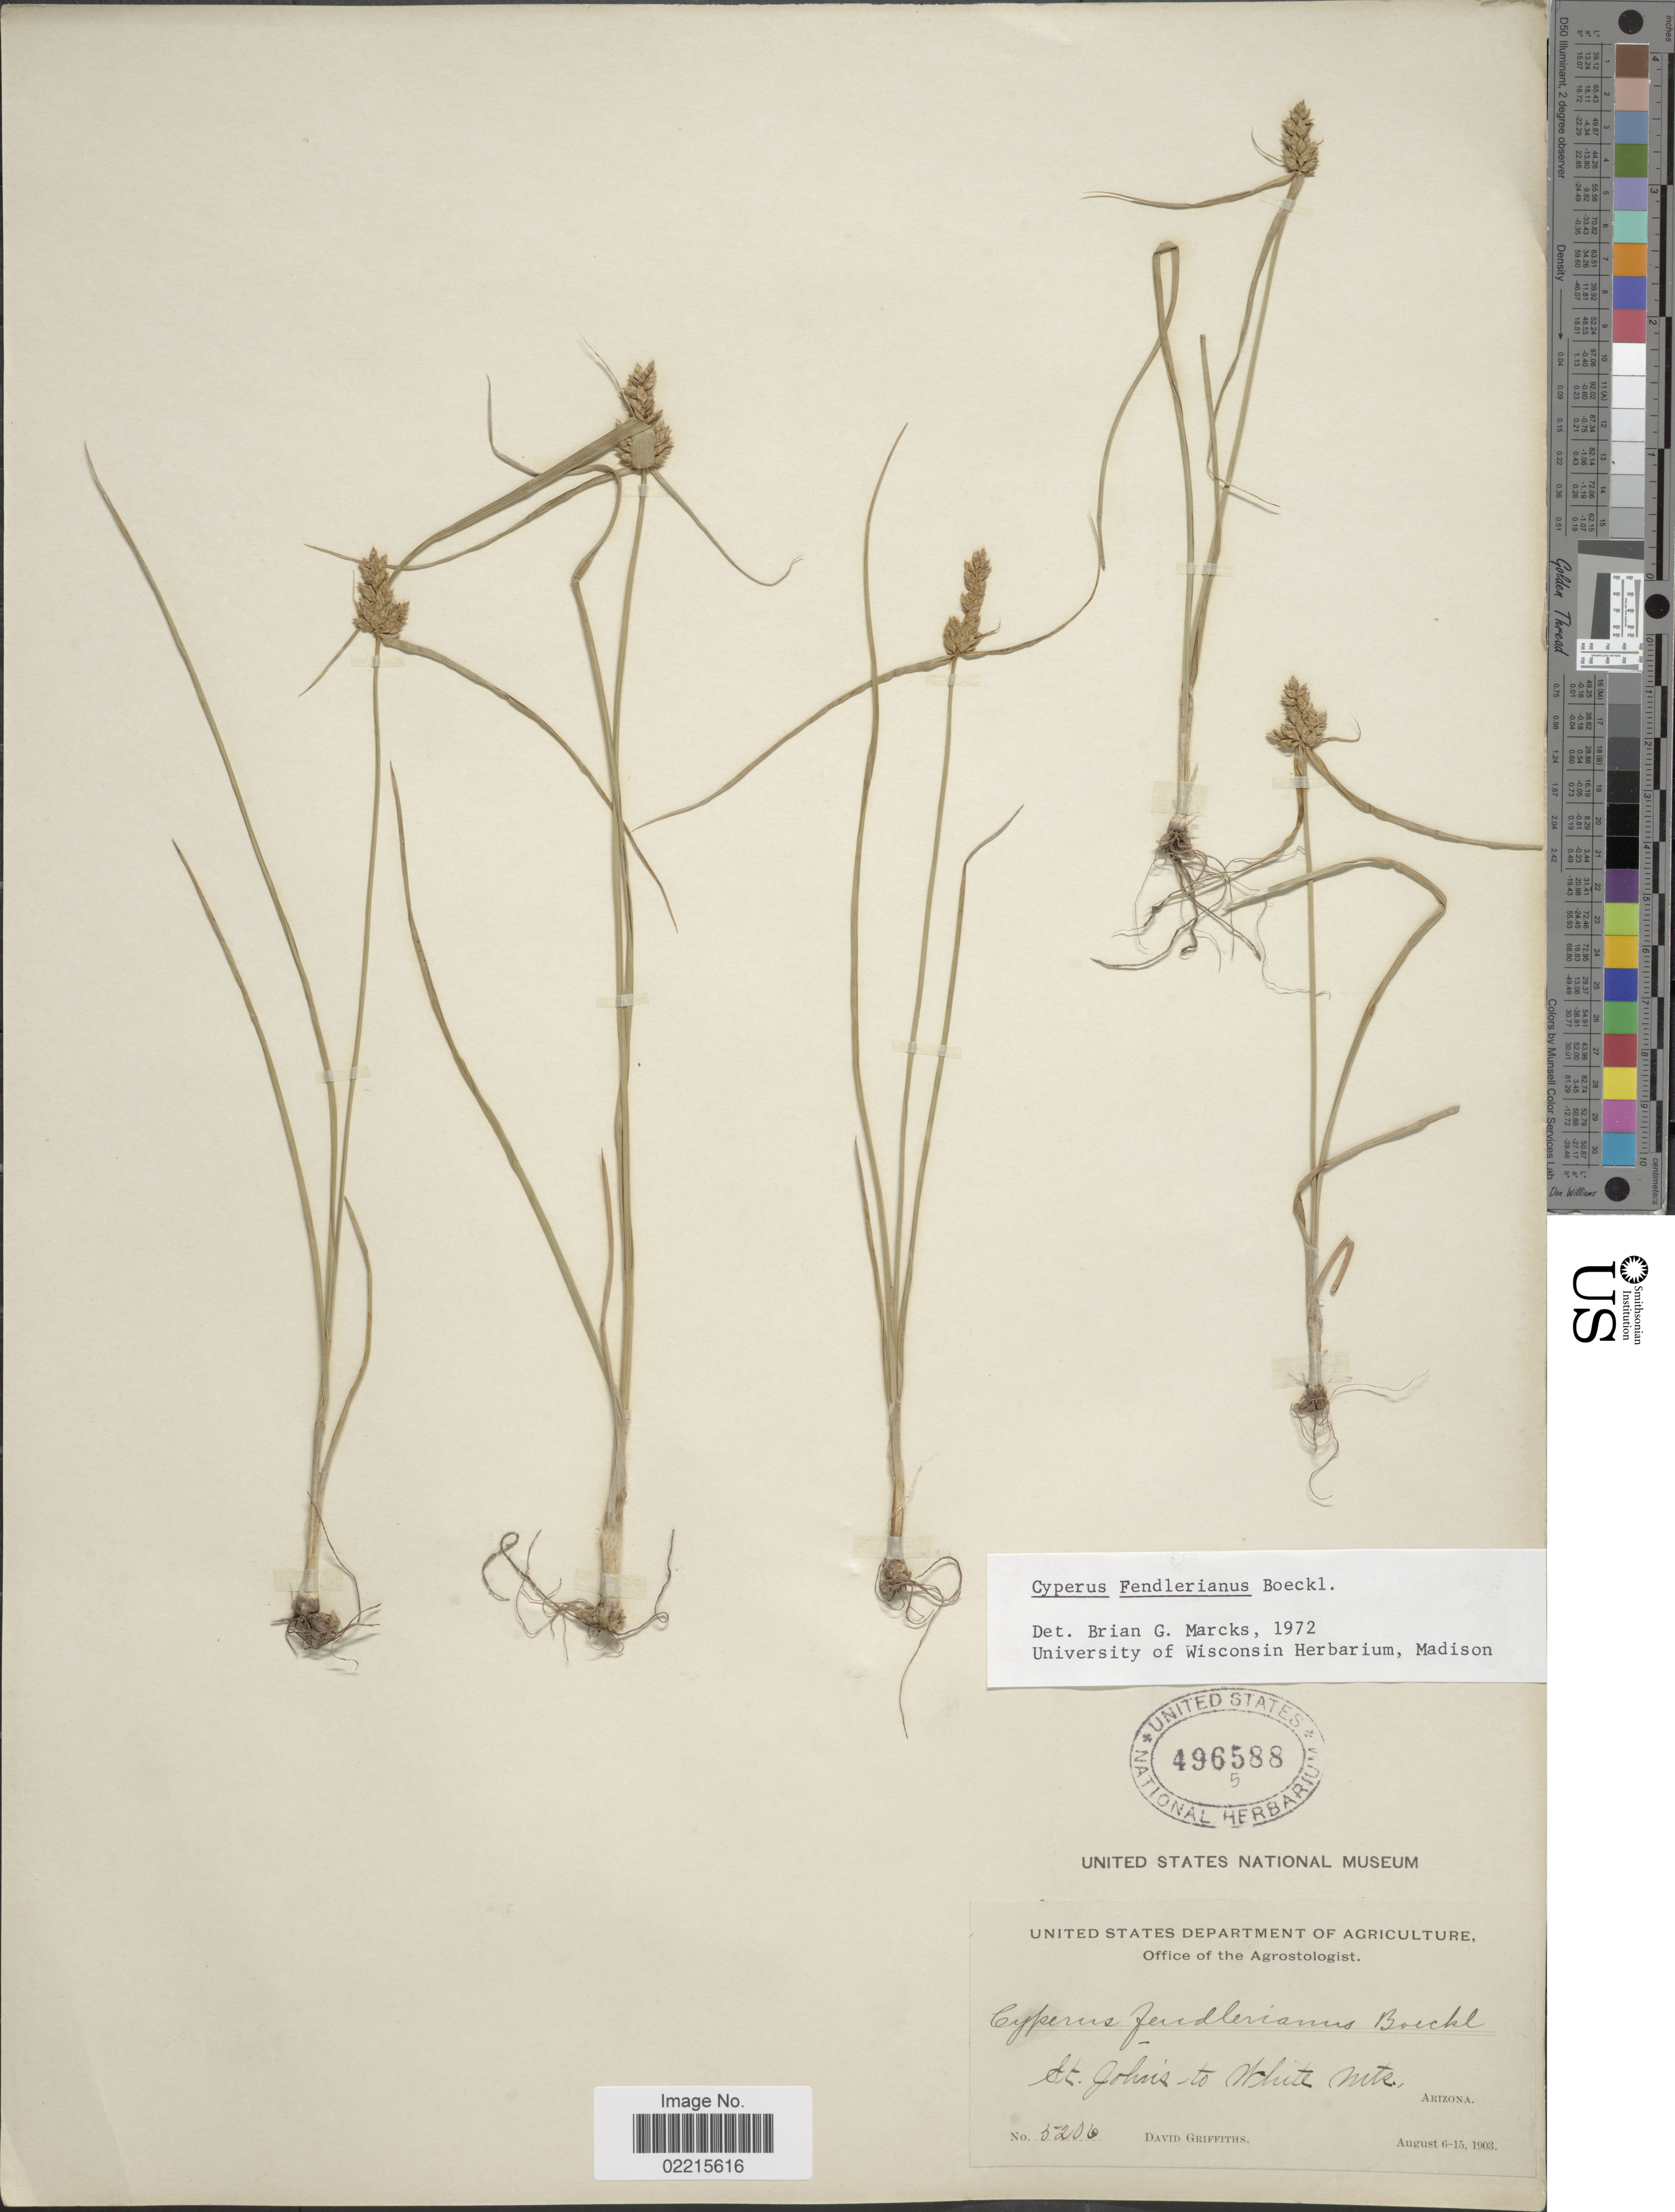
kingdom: Plantae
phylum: Tracheophyta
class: Liliopsida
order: Poales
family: Cyperaceae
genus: Cyperus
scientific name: Cyperus fendlerianus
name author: Boeckeler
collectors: D. Griffiths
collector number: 5206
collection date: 1903-08-06/1903-08-15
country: United States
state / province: Arizona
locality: St. Johns to White Mts.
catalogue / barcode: US 496588